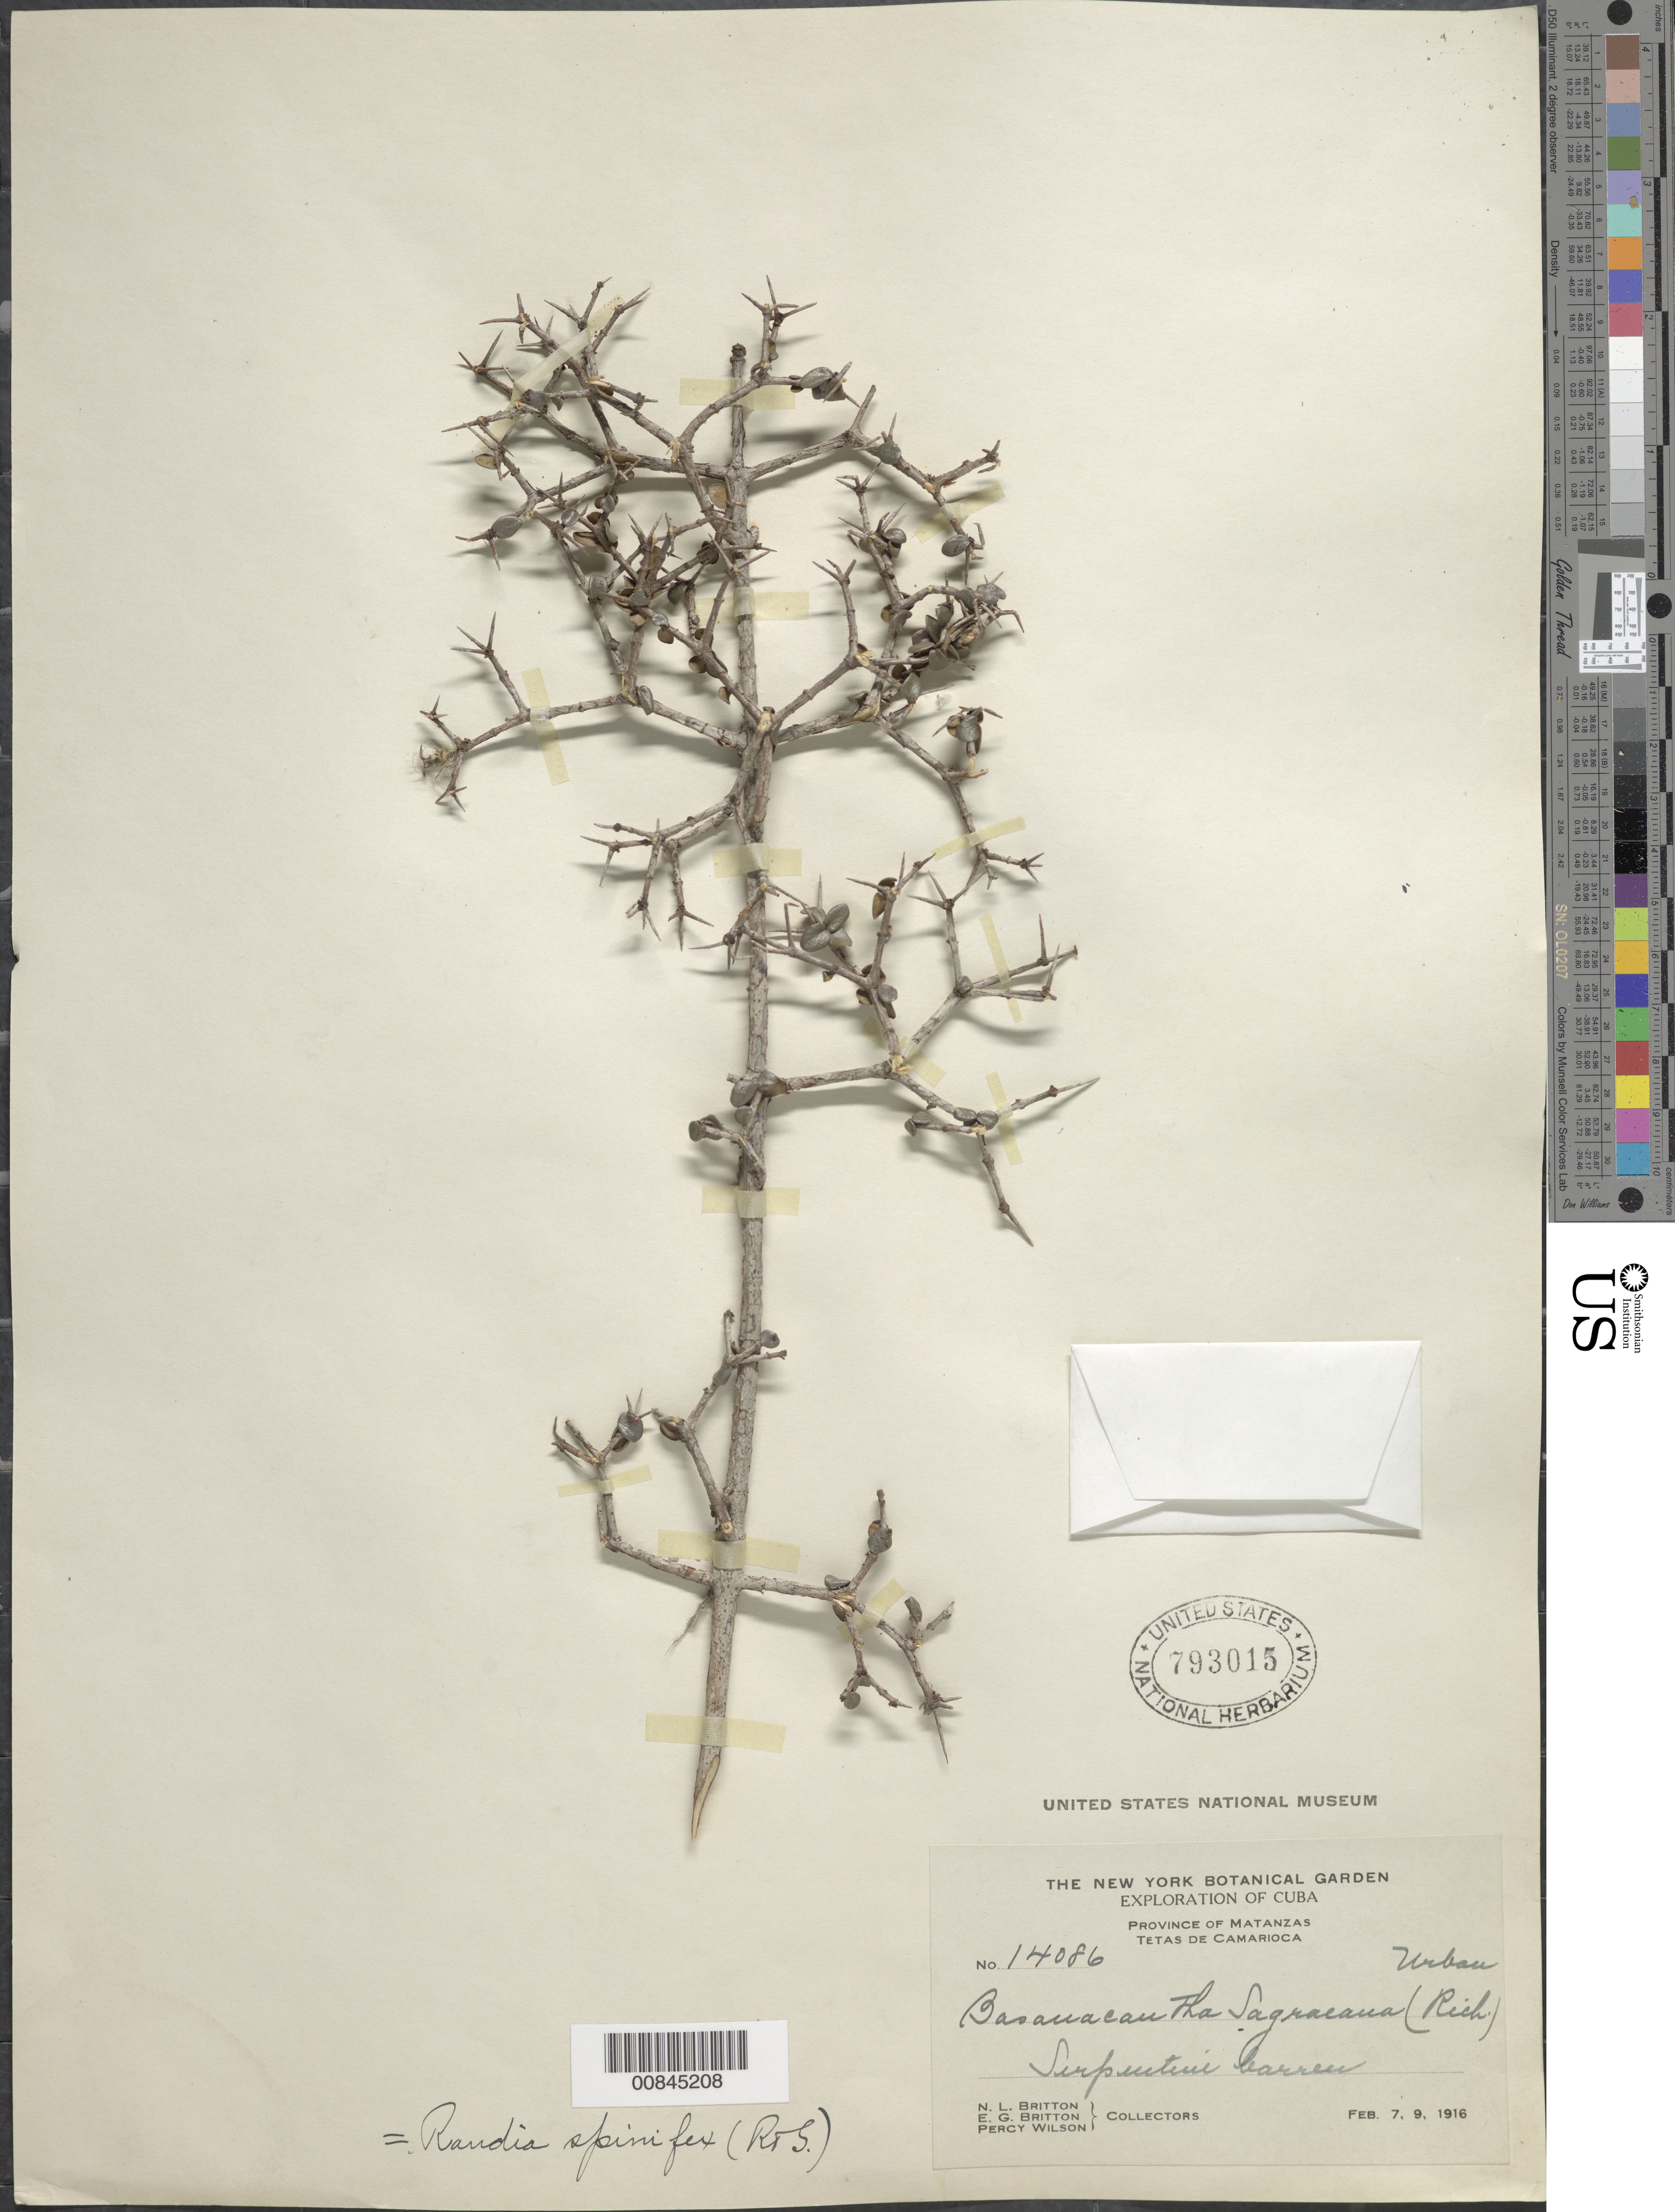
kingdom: Plantae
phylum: Tracheophyta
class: Magnoliopsida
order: Gentianales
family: Rubiaceae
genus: Randia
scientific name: Randia spinifex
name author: (Roem. & Schult.) Standl.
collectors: N. Britton, E. G. Britton & P. Wilson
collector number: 14086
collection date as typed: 07 Feb 1916 and 09 Feb 1916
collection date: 1916-02-07,1916-02-09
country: Cuba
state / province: Matanzas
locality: Tetas de Camarioca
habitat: Serpentine barren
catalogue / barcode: US 793015